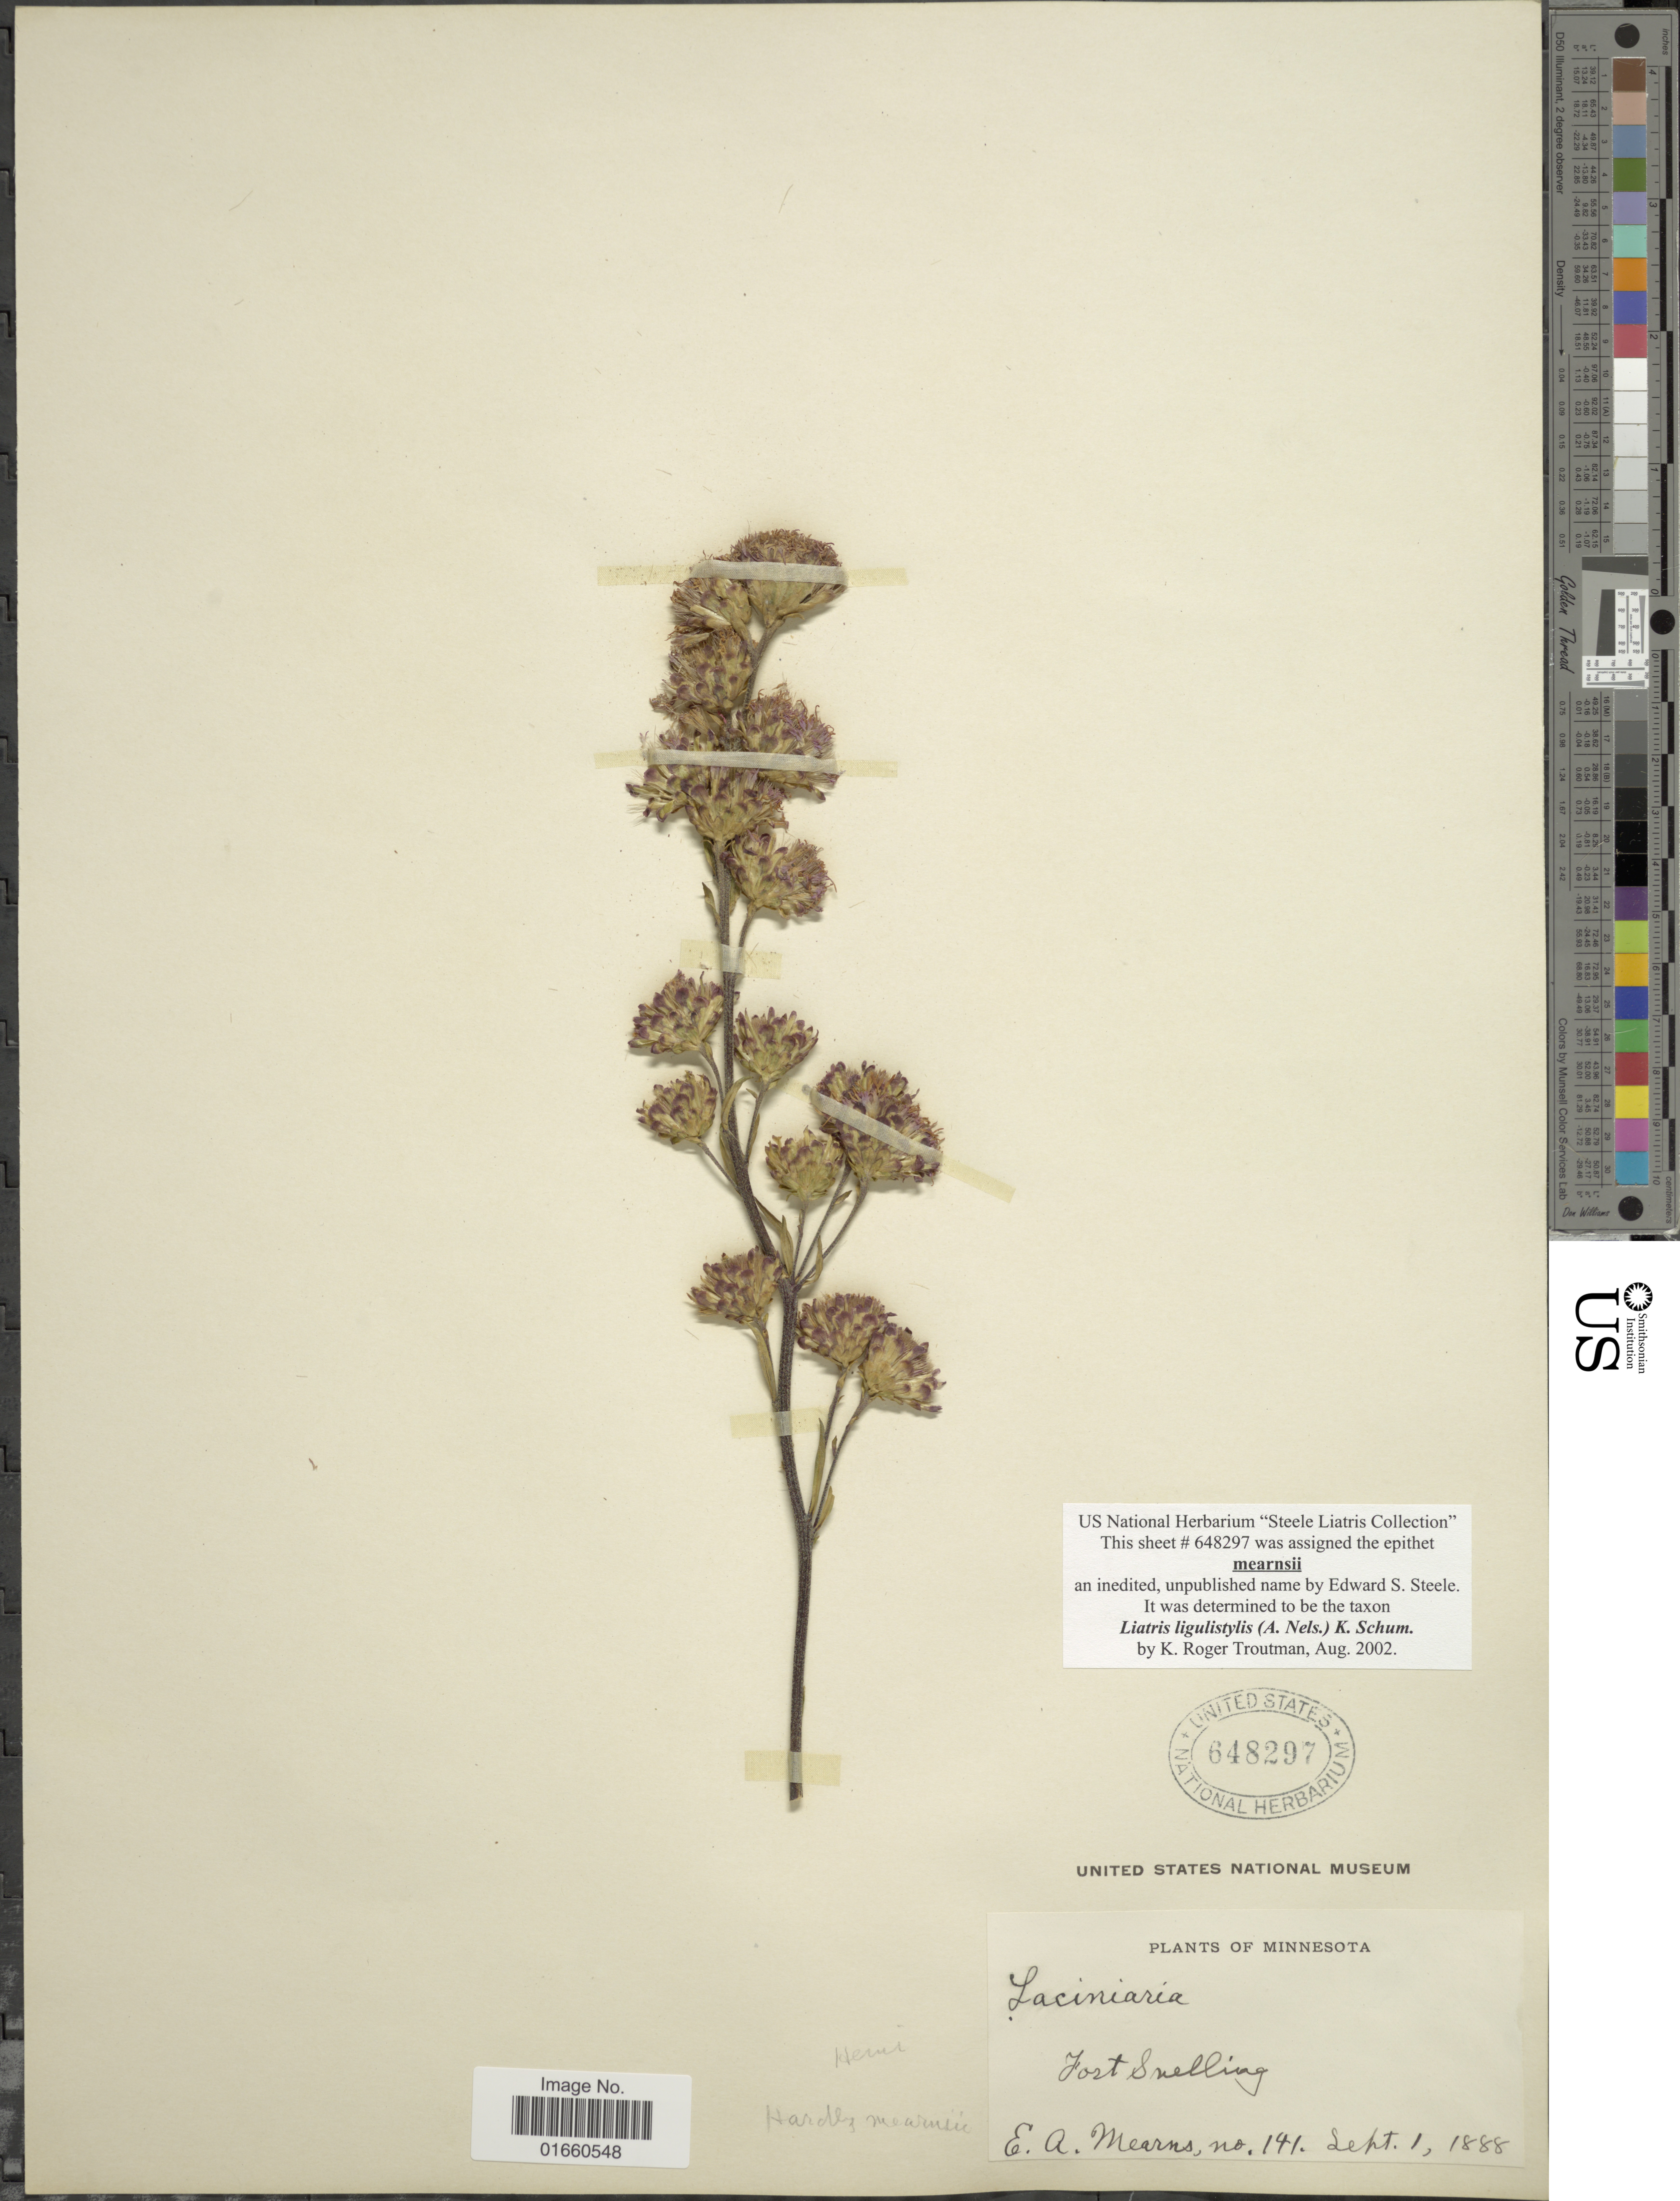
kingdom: Plantae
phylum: Tracheophyta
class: Magnoliopsida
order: Asterales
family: Asteraceae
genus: Liatris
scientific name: Liatris ligulistylis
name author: (A. Nelson) K. Schum.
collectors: E. A. Mearns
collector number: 141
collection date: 1888-09-01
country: United States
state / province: Minnesota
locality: Fort Snelling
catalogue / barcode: US 648297